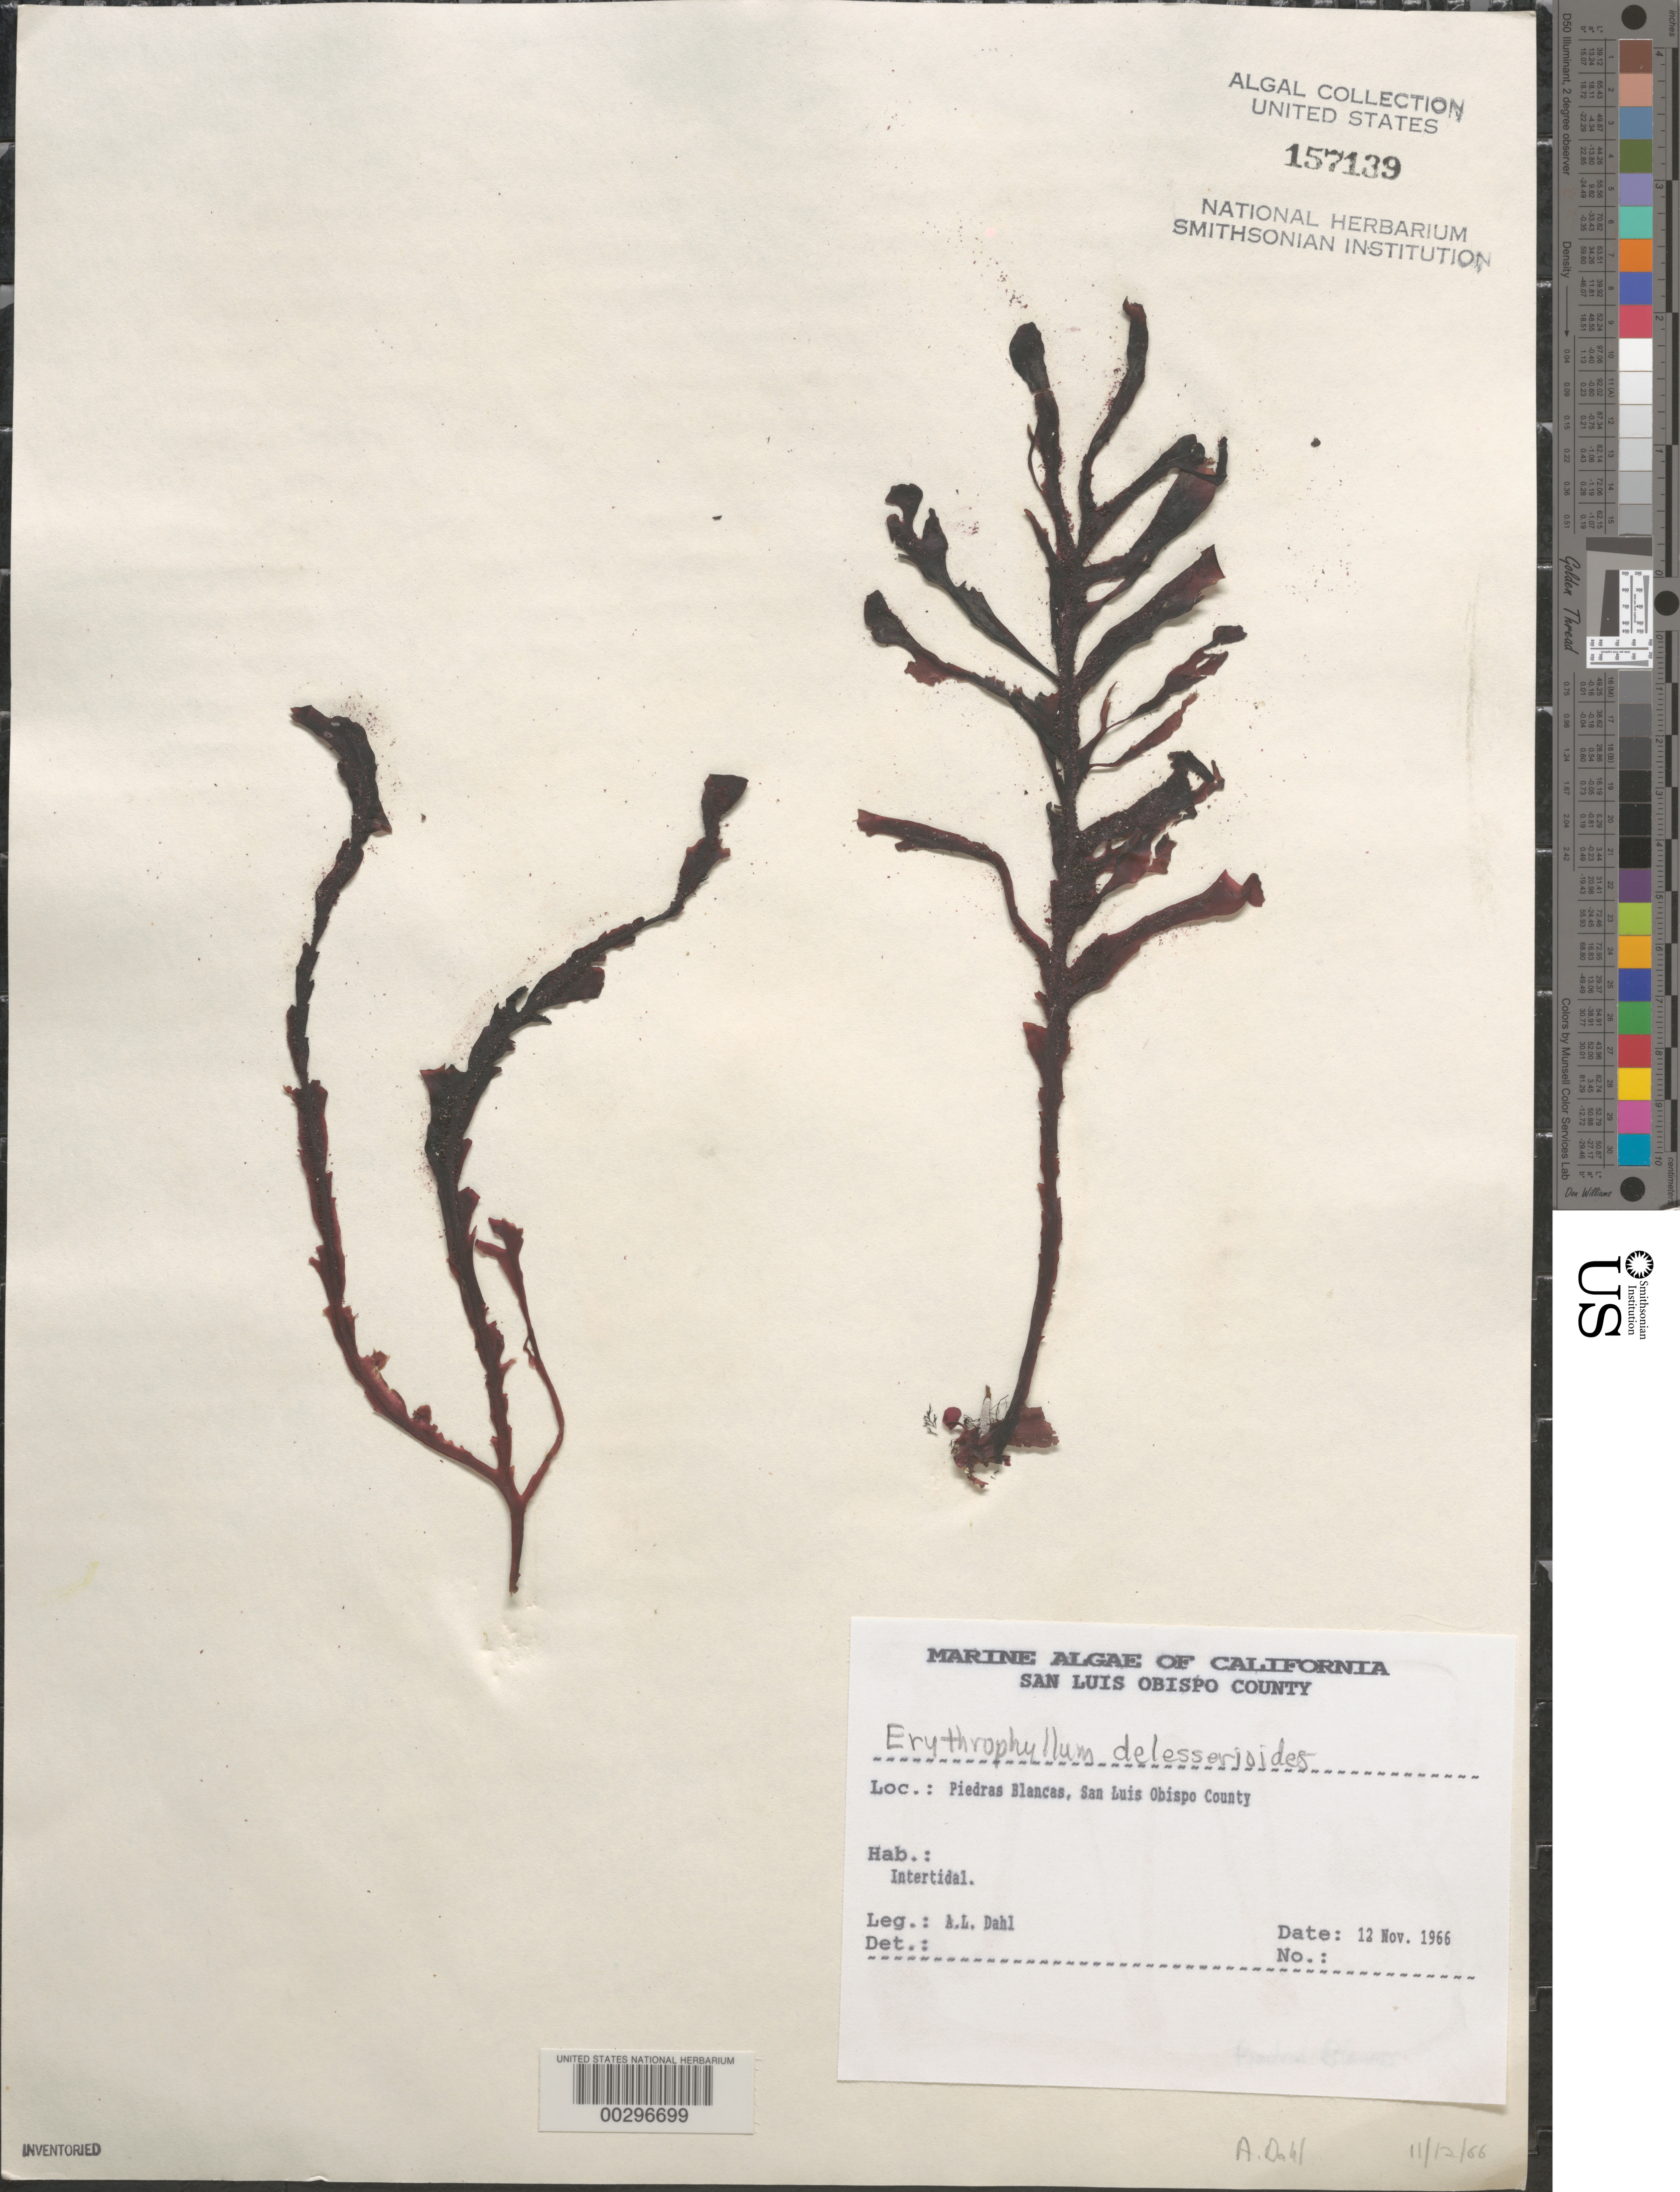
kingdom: Plantae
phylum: Rhodophyta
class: Florideophyceae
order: Gigartinales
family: Kallymeniaceae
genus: Erythrophyllum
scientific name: Erythrophyllum delesserioides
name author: J. Agardh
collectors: A. Dahl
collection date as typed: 12 Nov 1966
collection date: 1966-11-12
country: United States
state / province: California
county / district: San Luis Obispo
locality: Piedras Blancas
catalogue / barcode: US 157139